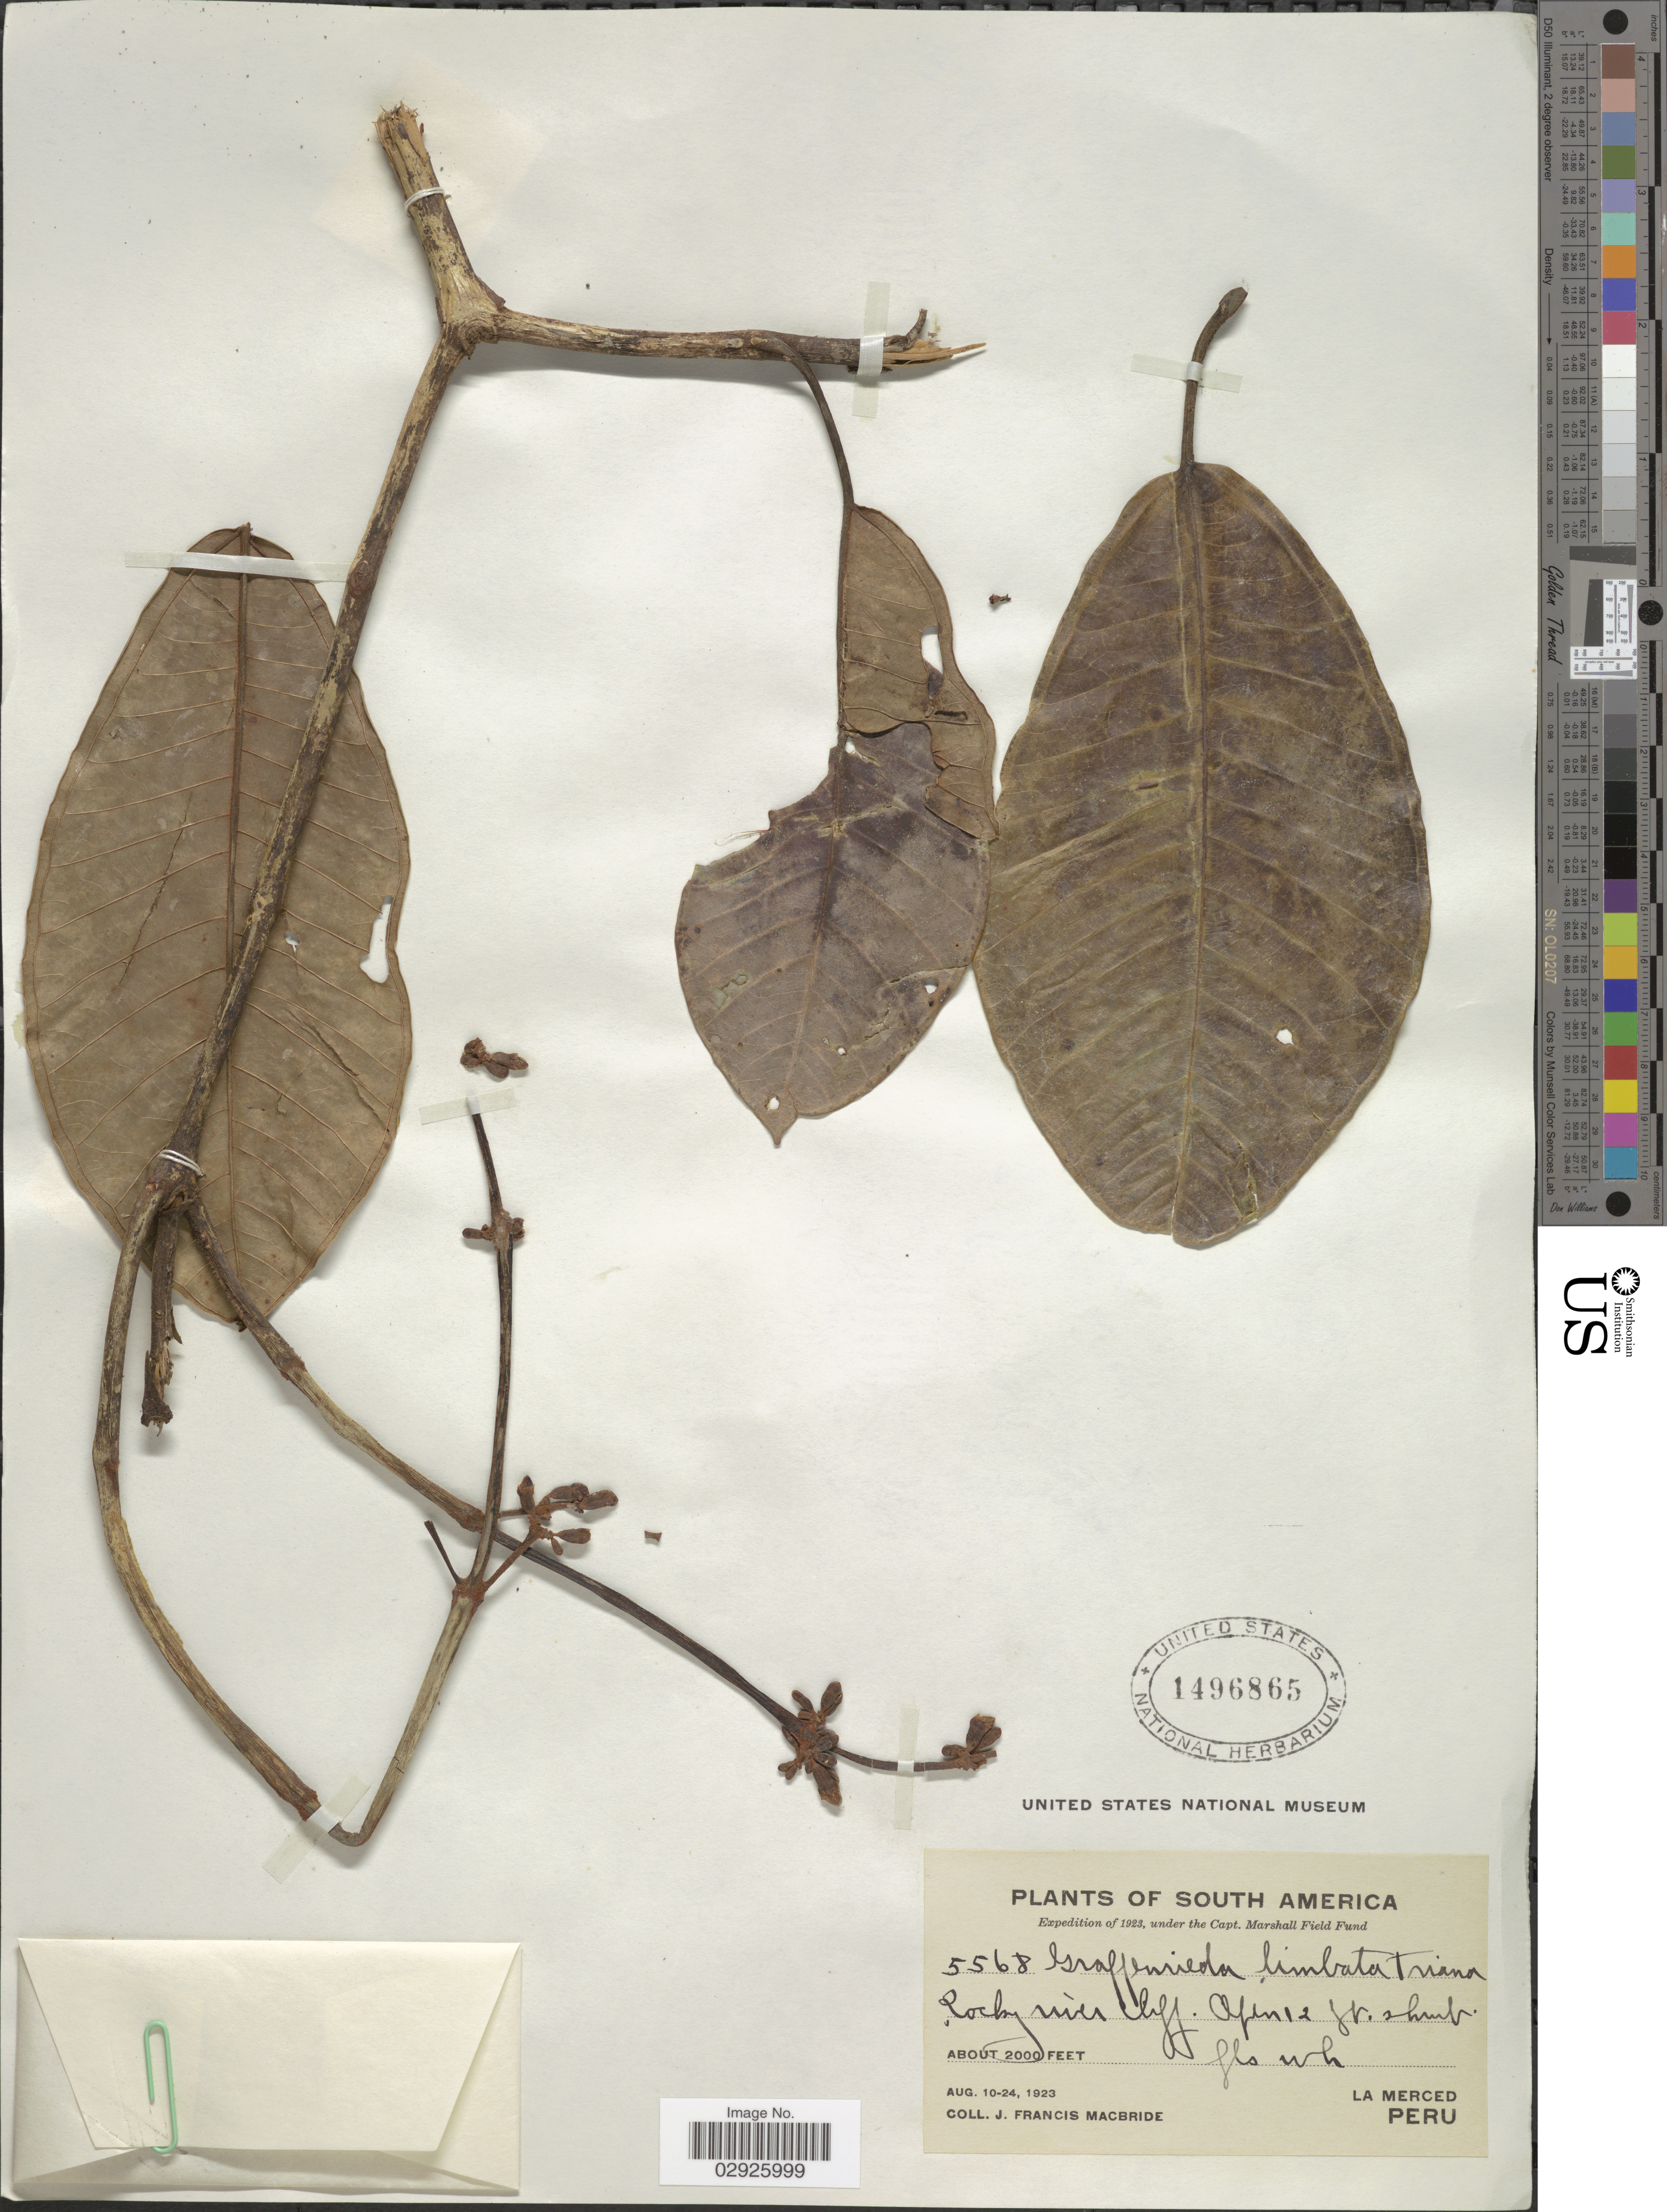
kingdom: Plantae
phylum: Tracheophyta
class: Magnoliopsida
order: Myrtales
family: Melastomataceae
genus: Graffenrieda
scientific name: Graffenrieda limbata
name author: Triana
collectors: J. F. Macbride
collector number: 5568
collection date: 1923-08-10/1923-08-24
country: Peru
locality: La Merced.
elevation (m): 610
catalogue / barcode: US 1496865